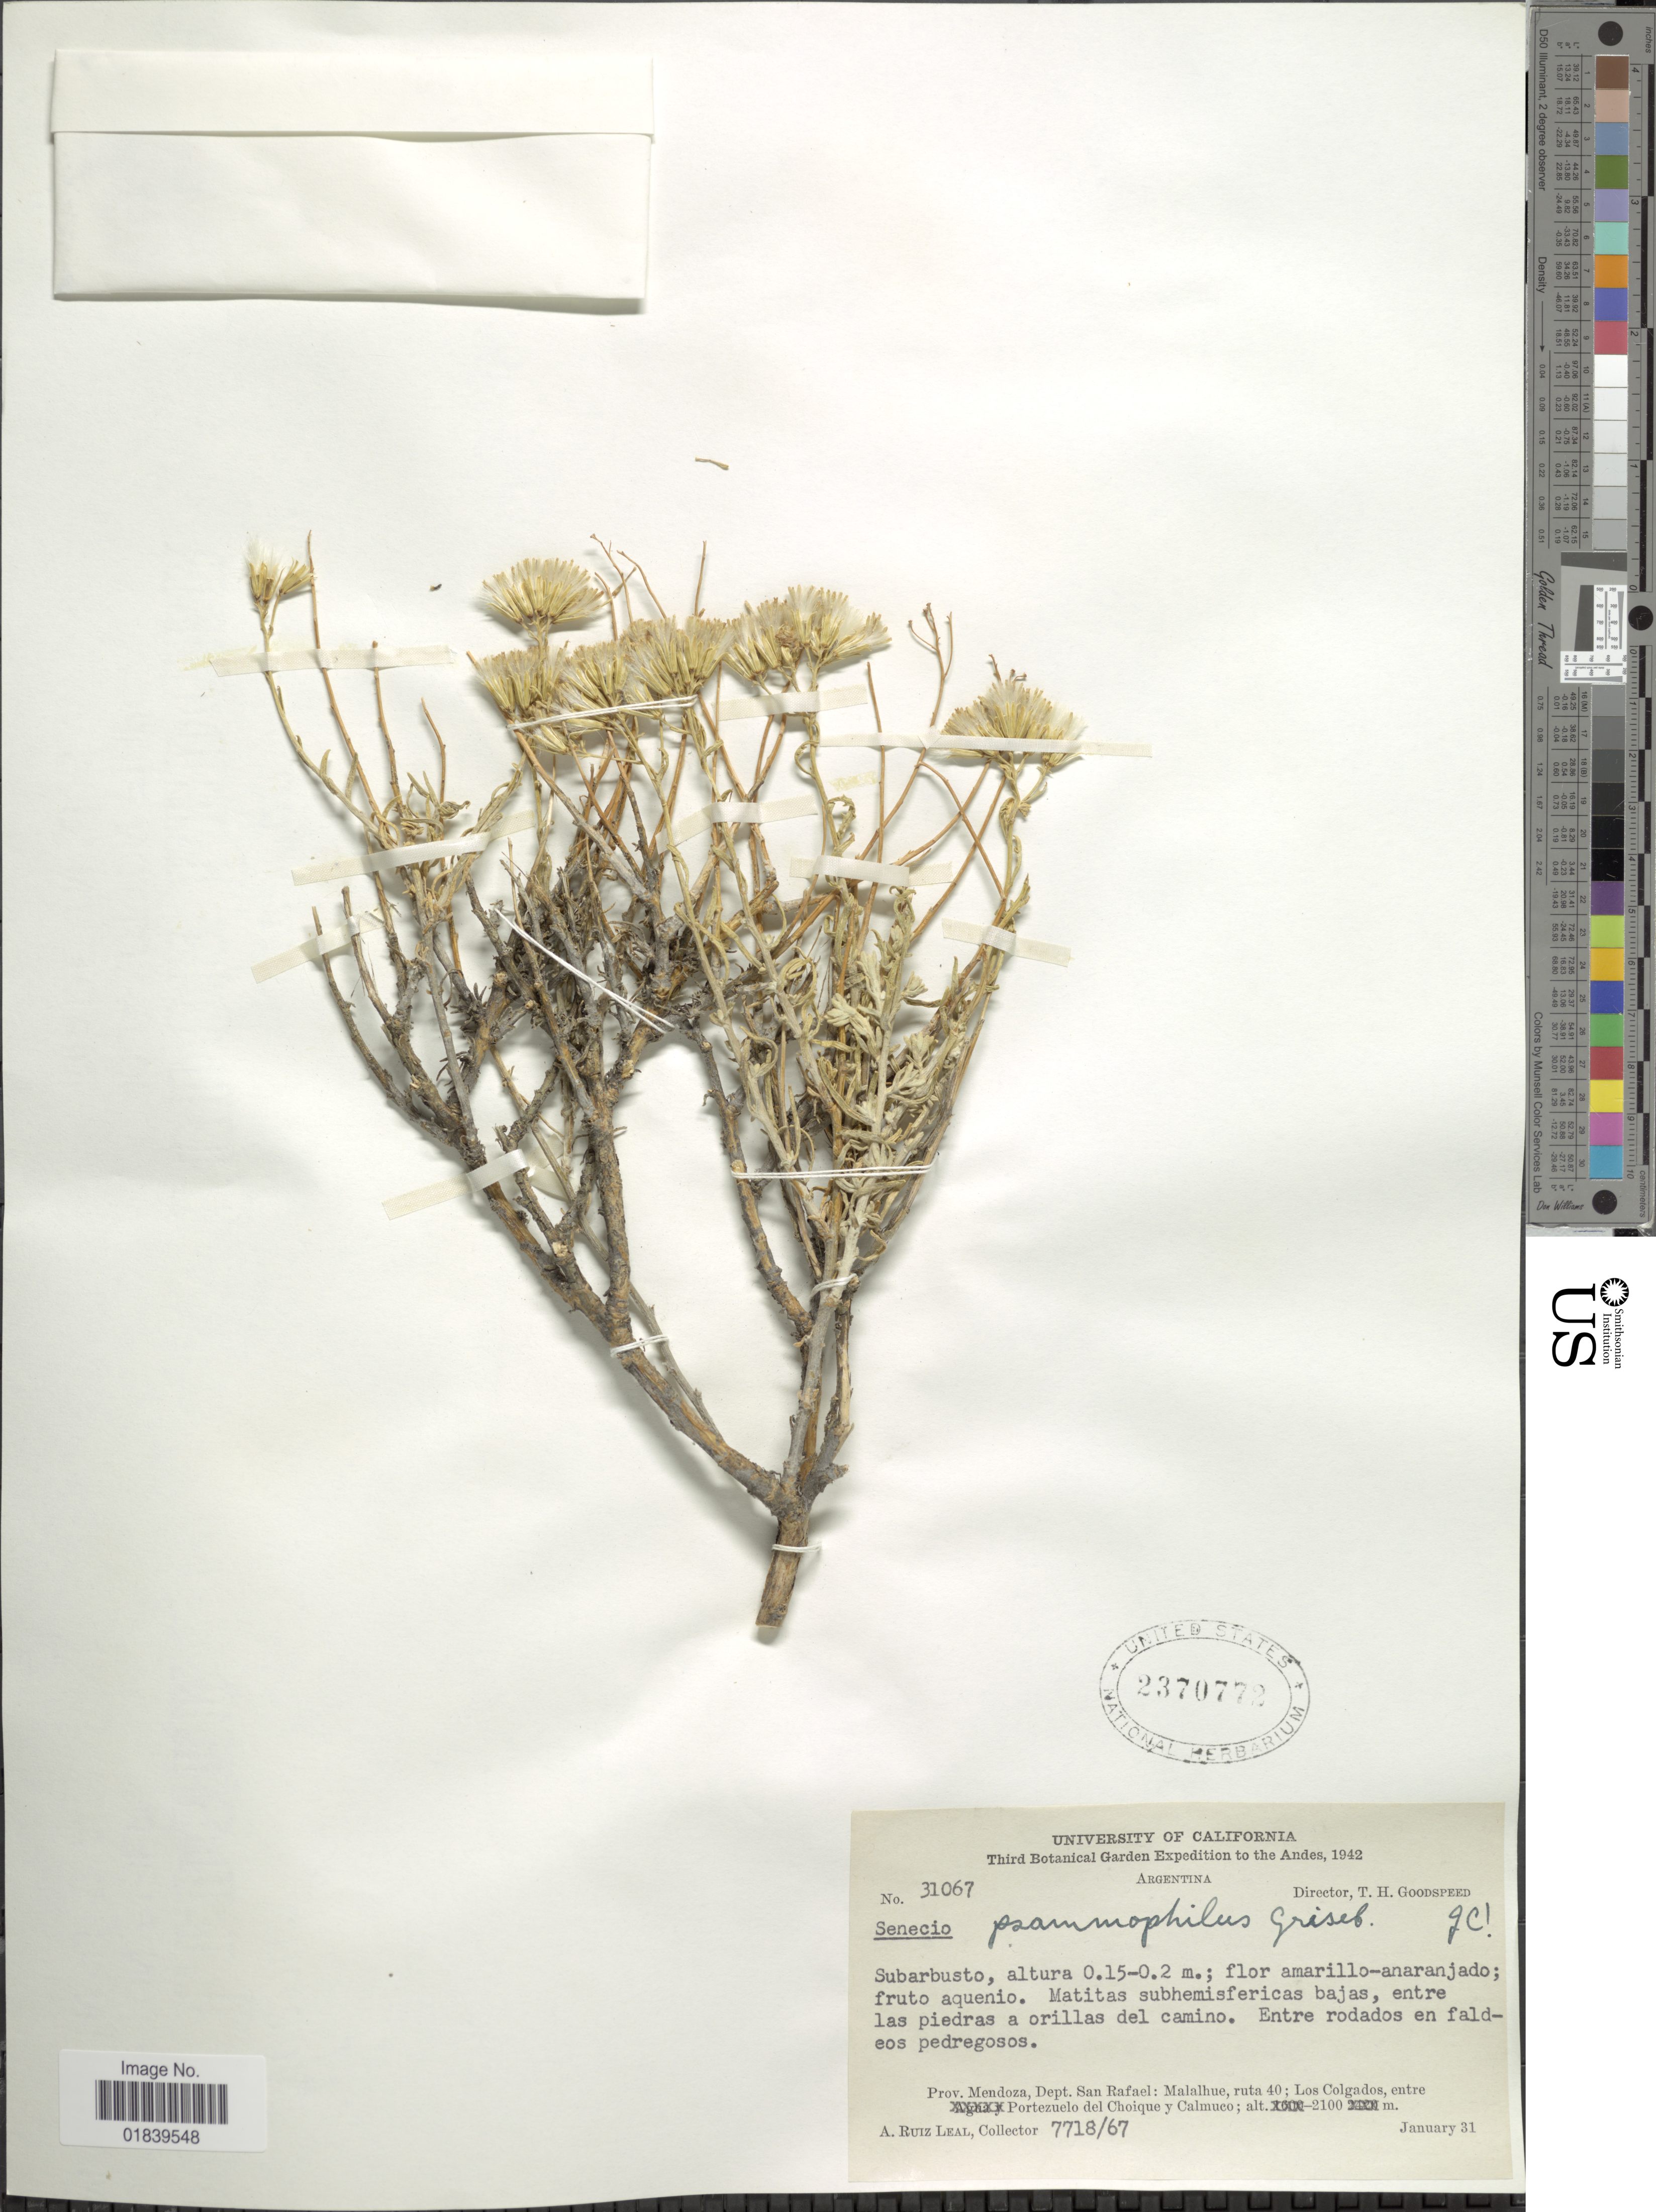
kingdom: Plantae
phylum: Tracheophyta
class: Magnoliopsida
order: Asterales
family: Asteraceae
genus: Senecio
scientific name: Senecio filaginoides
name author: DC.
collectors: A. R. Leal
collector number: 7718/67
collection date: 1942-01-31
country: Argentina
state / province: Mendoza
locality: Entre las piedras a orillas del camino. Prov. Mendoza,Dept. San Rafael; Malalhue, ruta 40: Los Colgados, entre Portezuelo del Choique y Calmuco.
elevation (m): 2100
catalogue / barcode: US 2370772